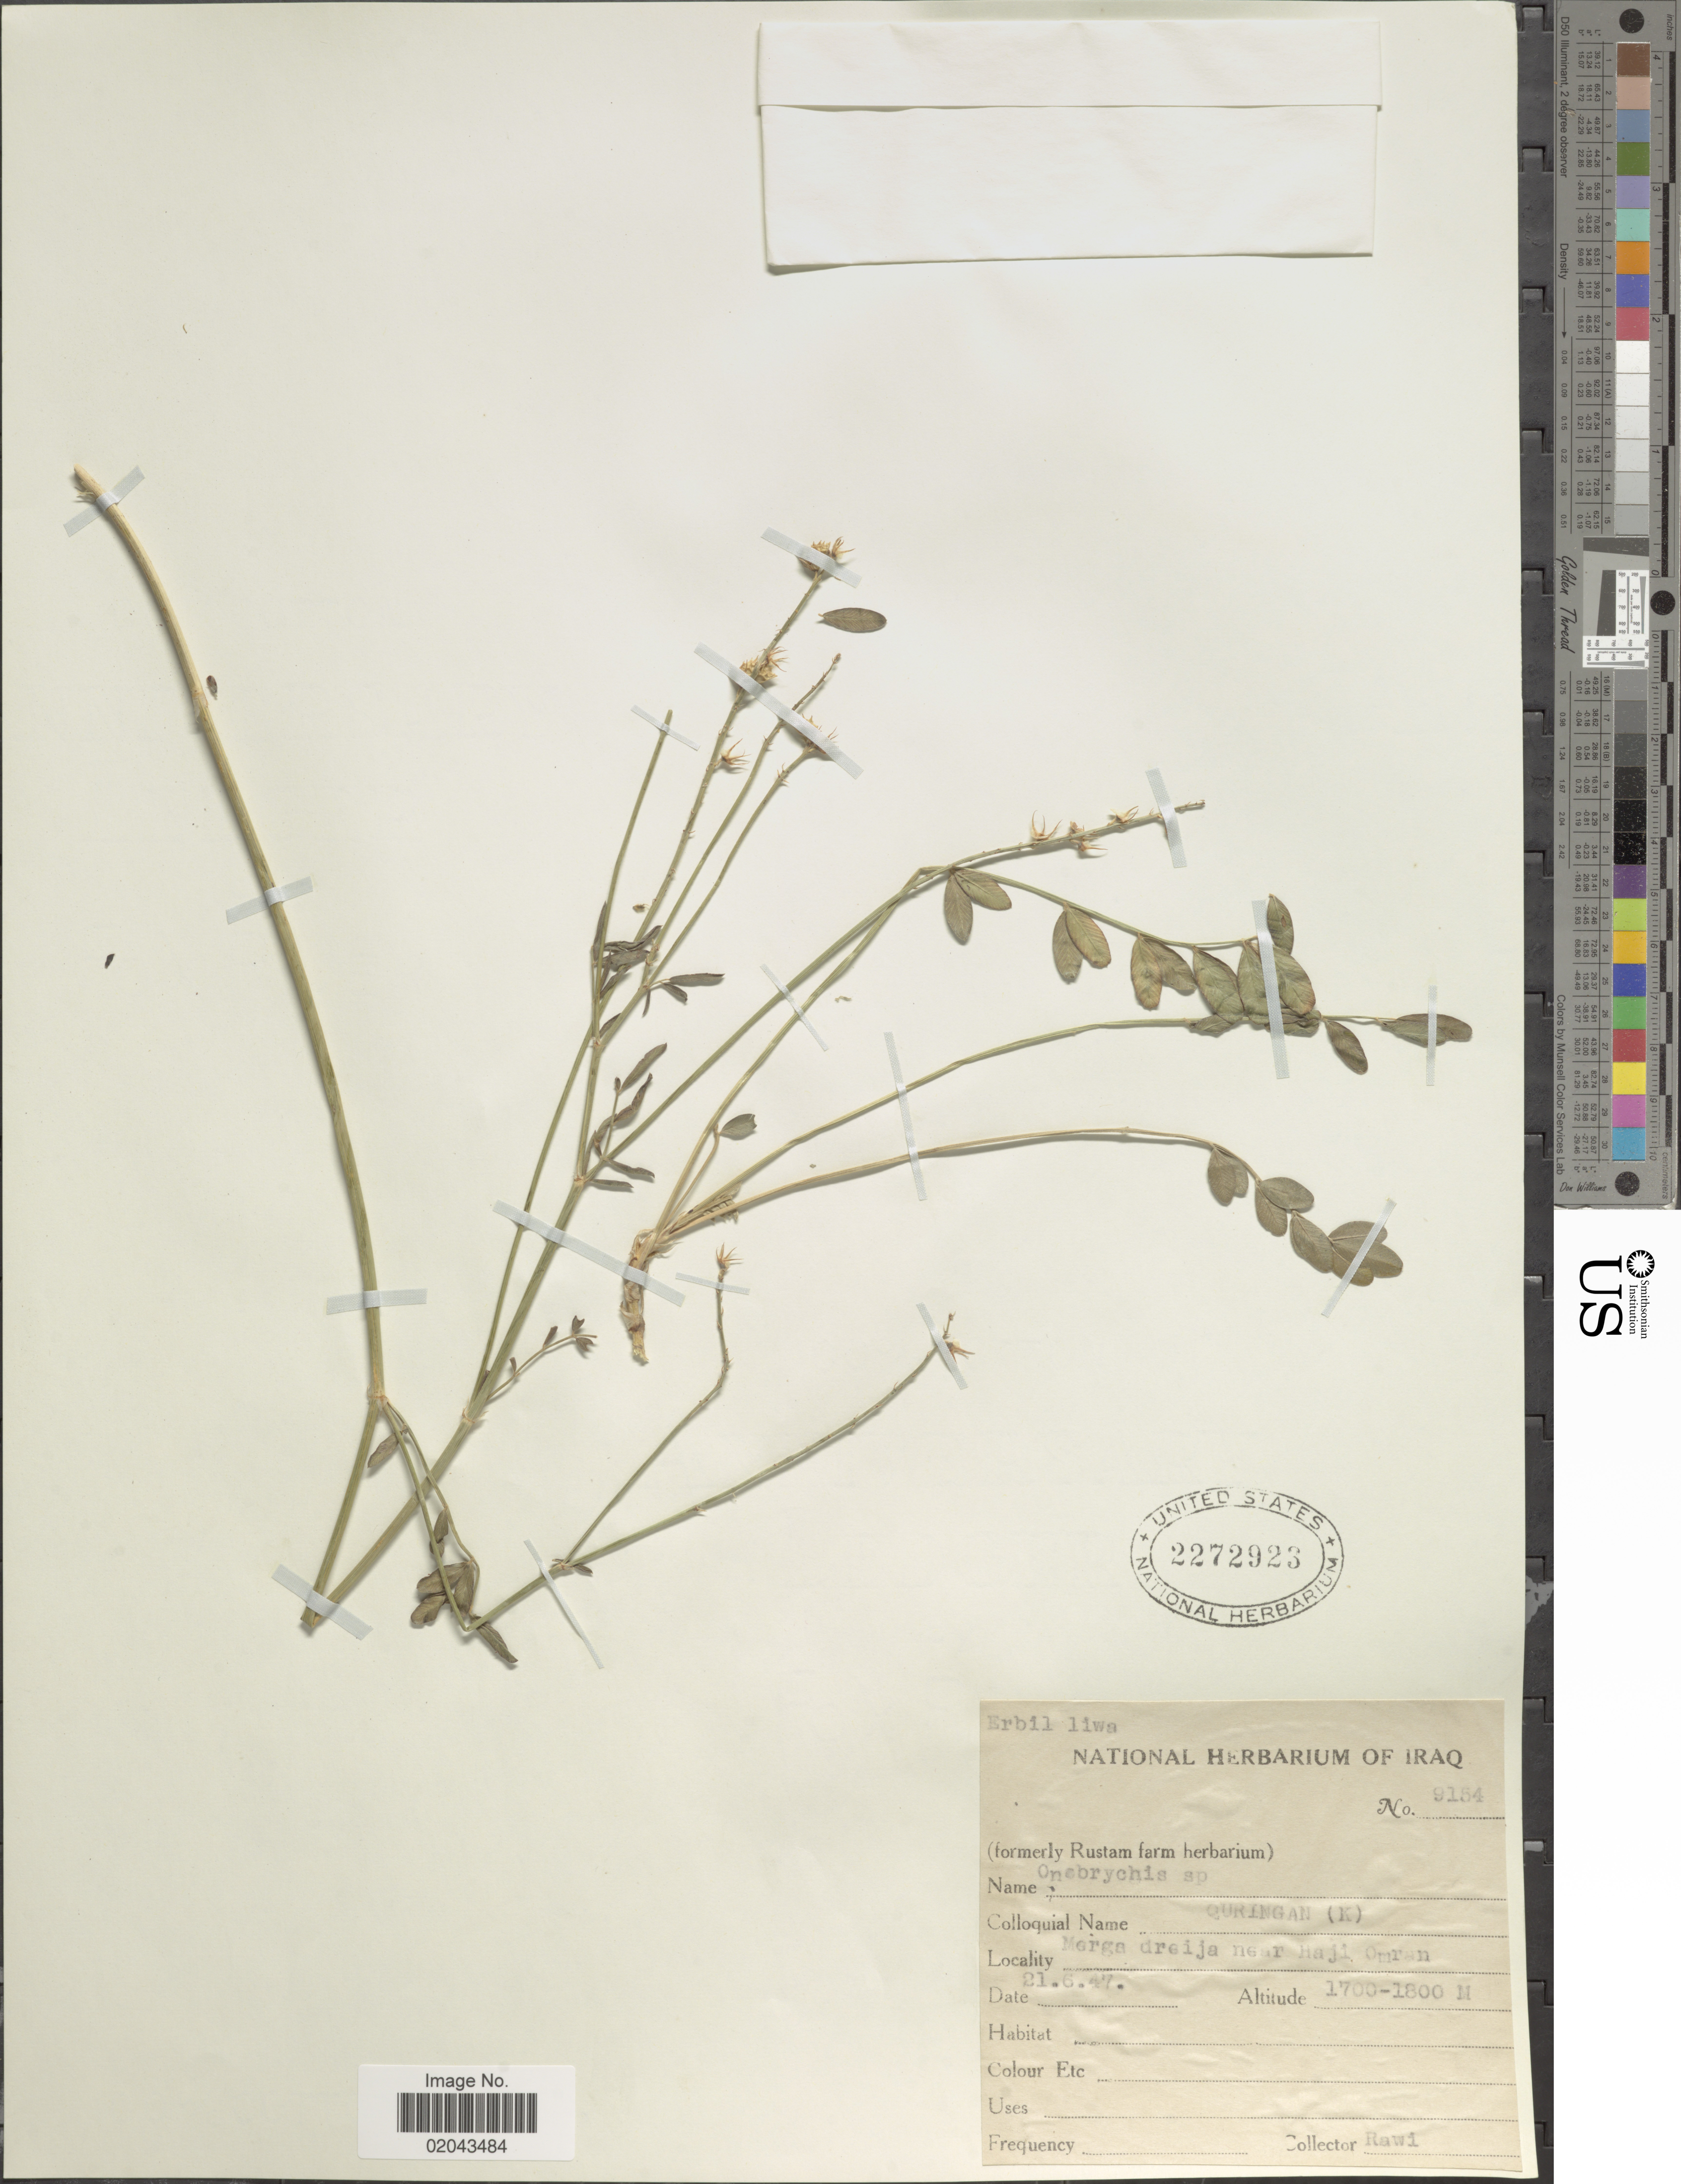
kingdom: Plantae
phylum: Tracheophyta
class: Magnoliopsida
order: Fabales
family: Fabaceae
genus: Onobrychis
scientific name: Onobrychis sp.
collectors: -. Rawi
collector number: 9154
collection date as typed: Transcribed d/m/y: 21/6/47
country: Iraq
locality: Merga dreija near Haji Omran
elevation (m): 1700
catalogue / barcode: US 2272923